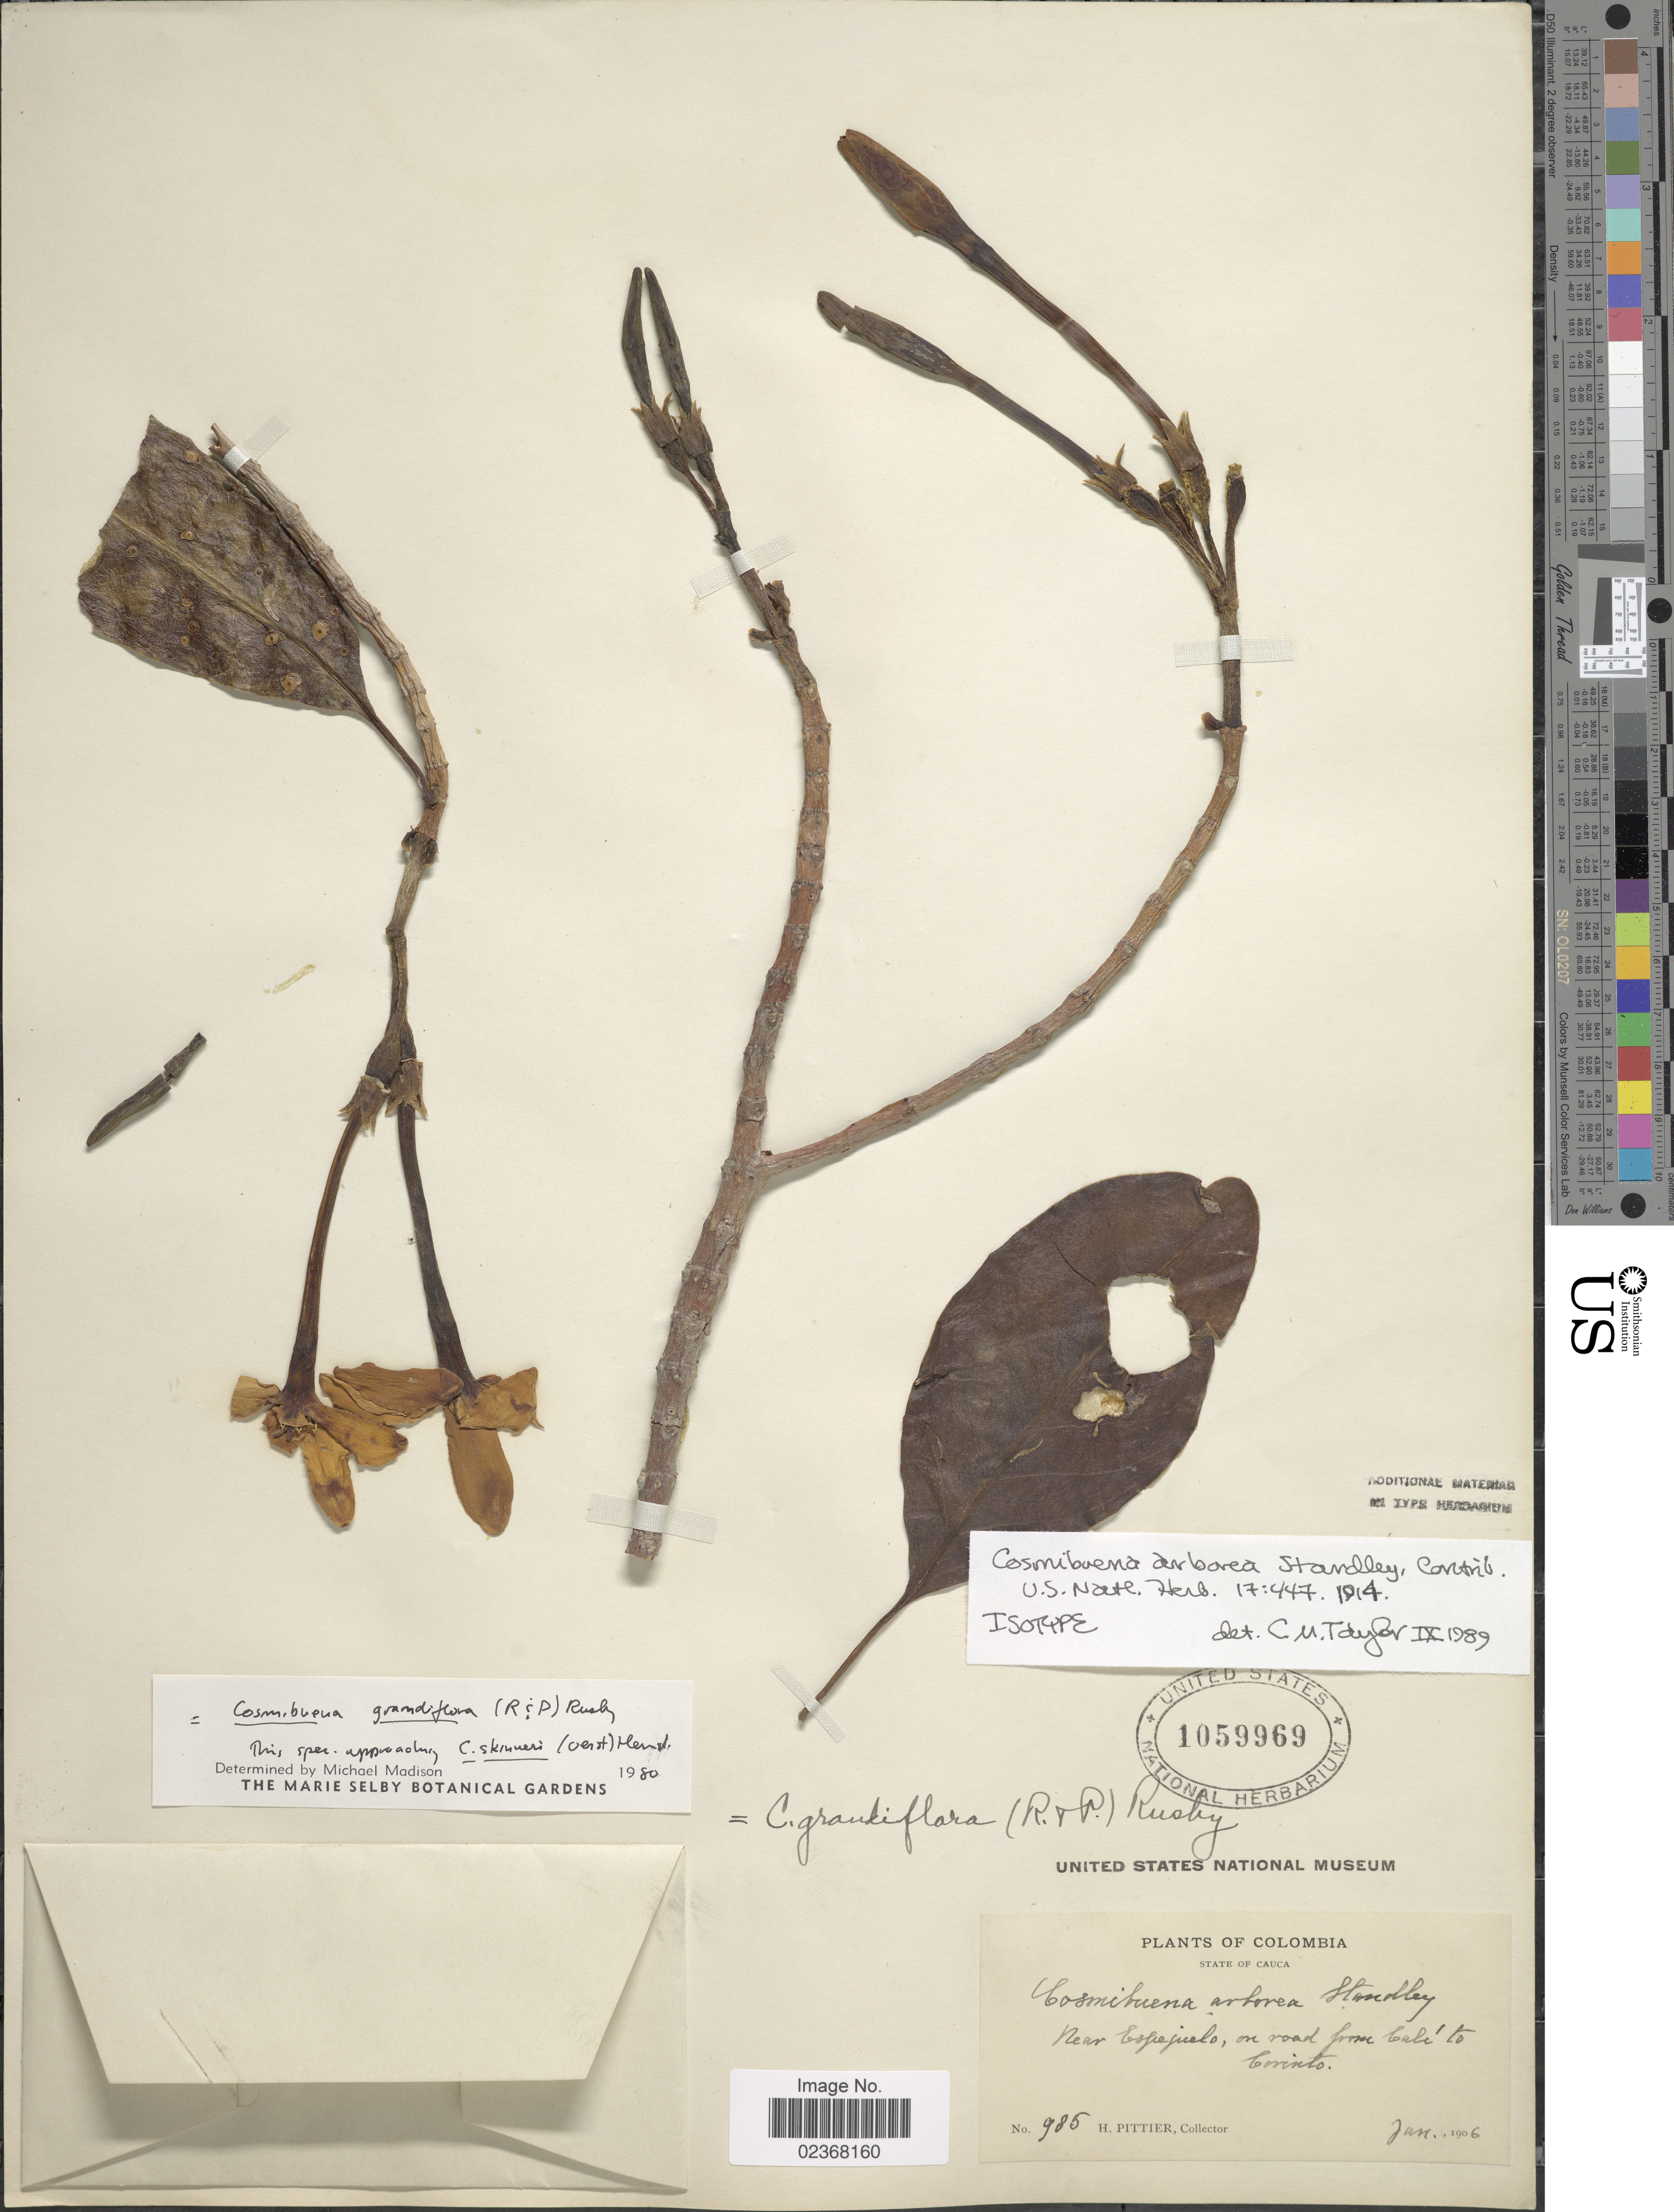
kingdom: Plantae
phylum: Tracheophyta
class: Magnoliopsida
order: Gentianales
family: Rubiaceae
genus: Cosmibuena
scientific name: Cosmibuena grandiflora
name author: (Rose & Pav.) Rusby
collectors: H. F. Pittier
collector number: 985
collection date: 1906-01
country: Colombia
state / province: Cauca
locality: Near Espejuelo, on road from Calí to Corinto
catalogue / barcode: US 1059969